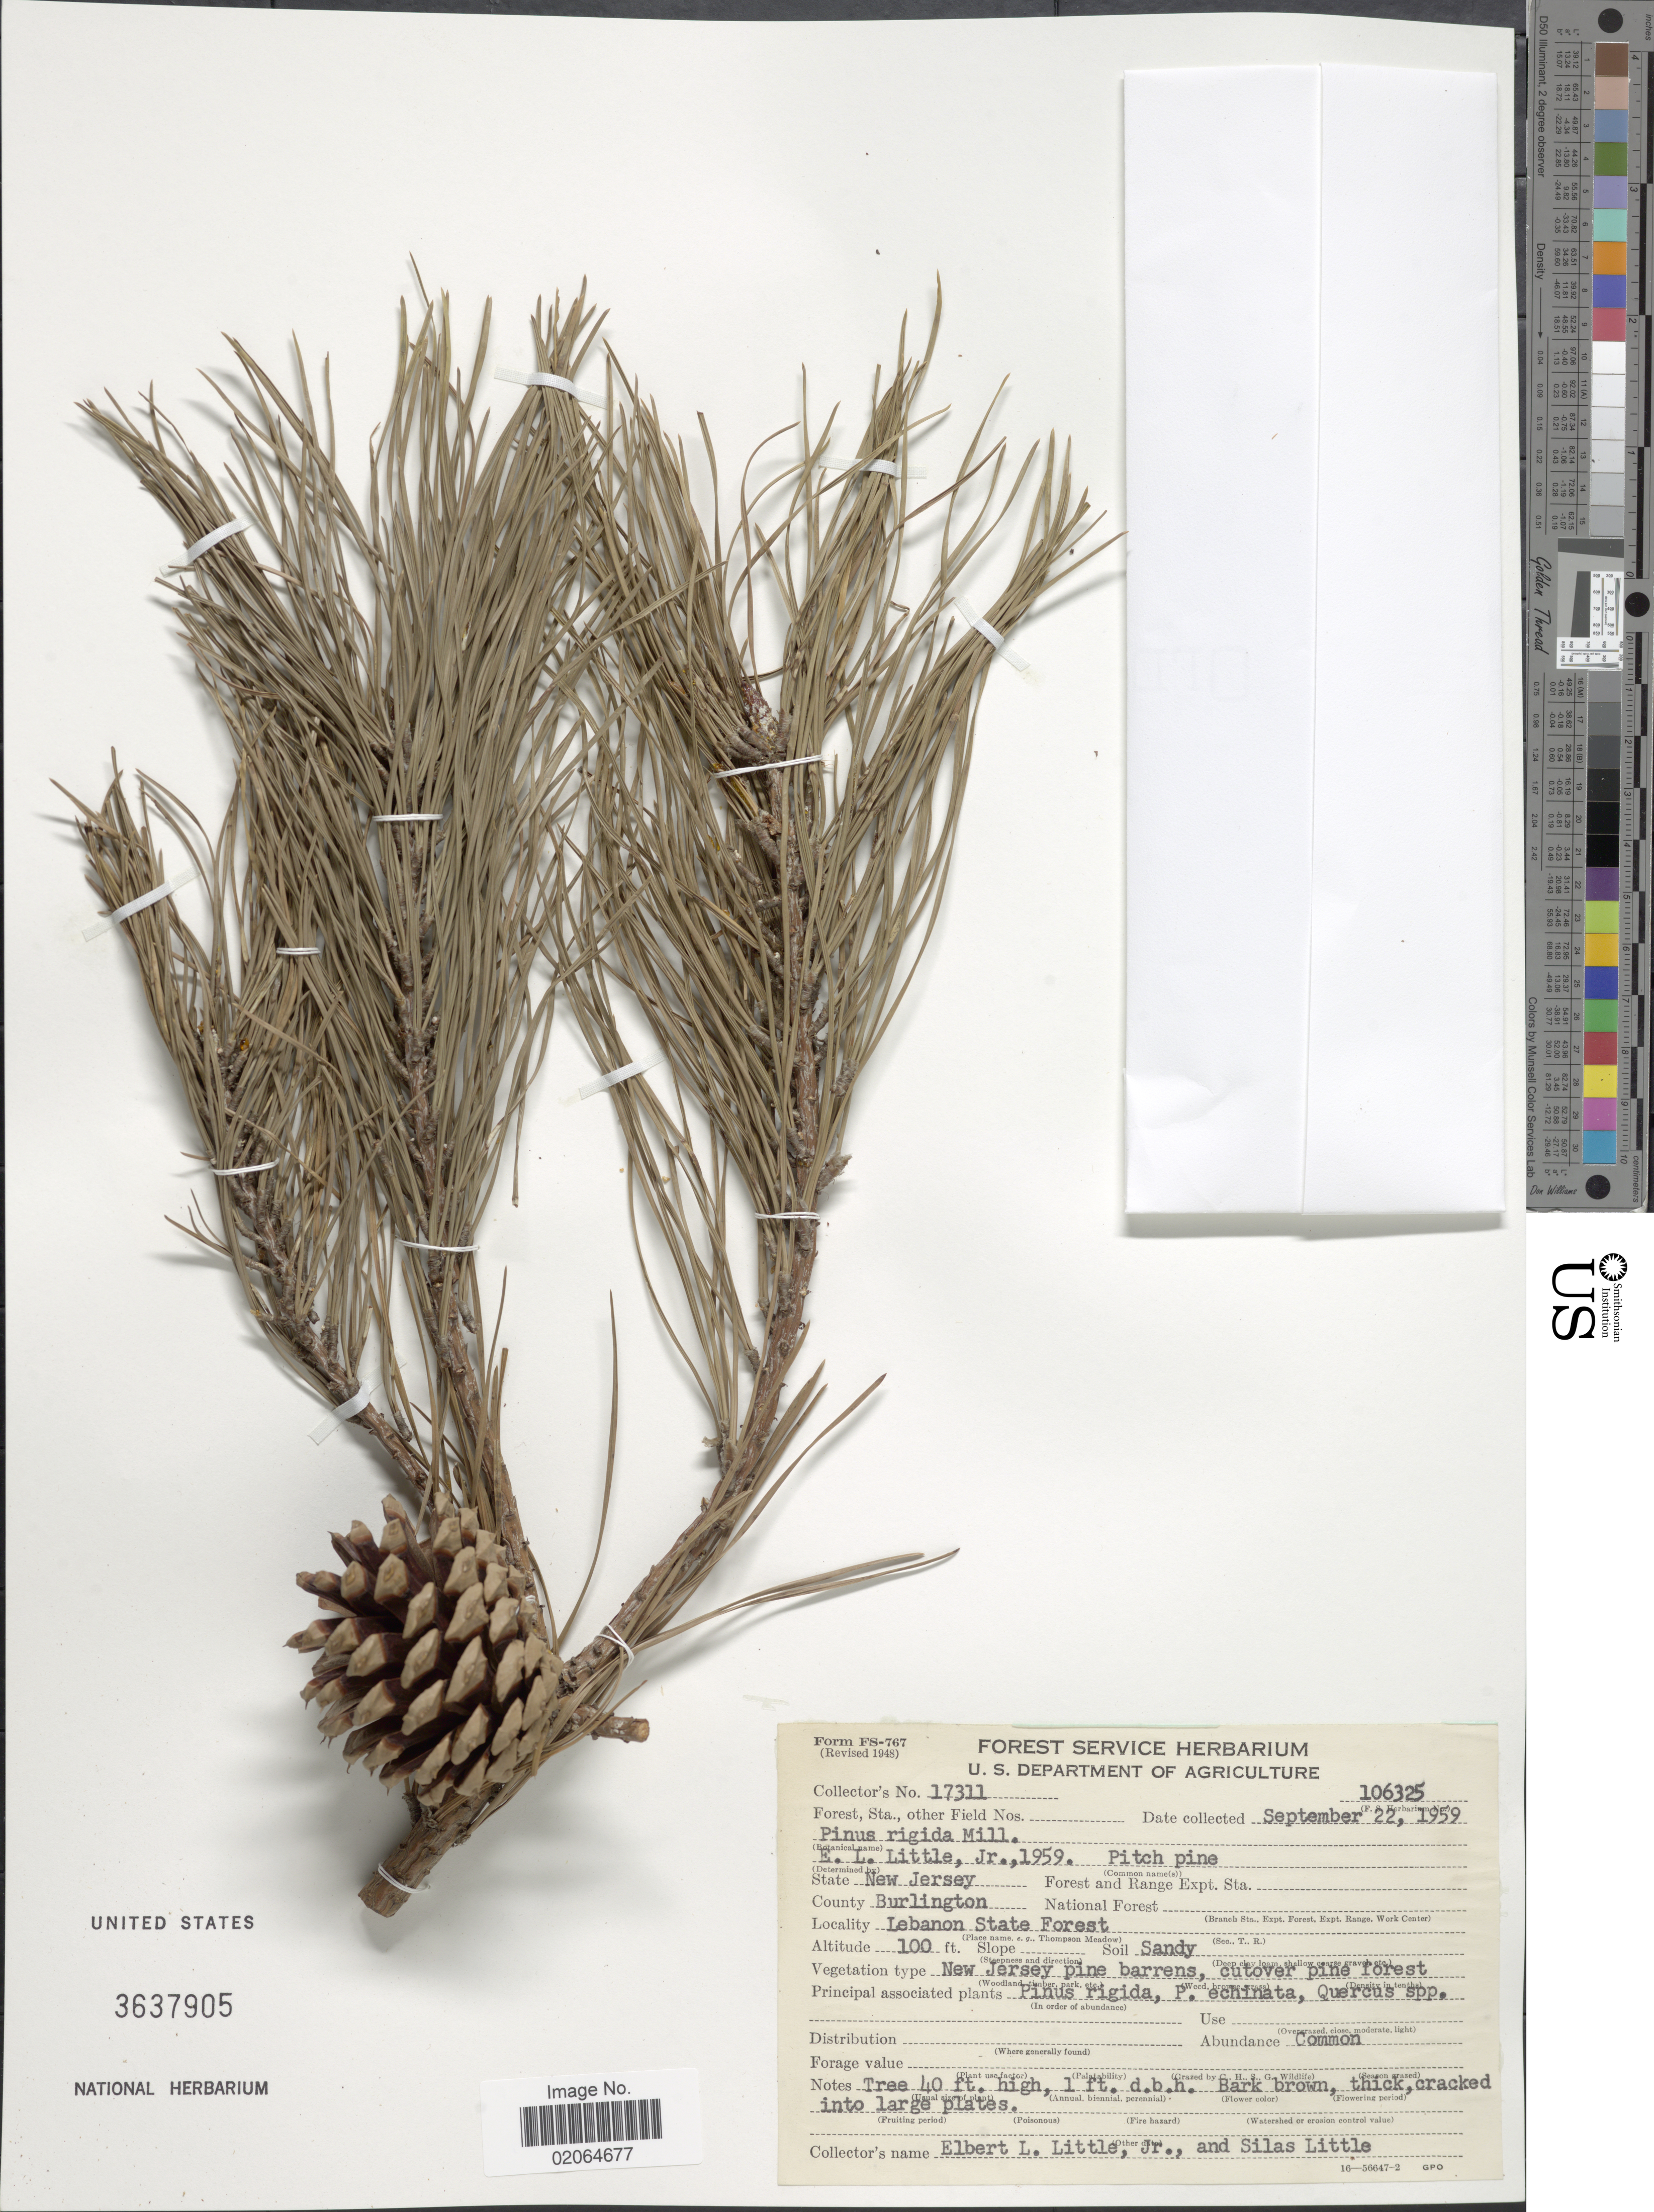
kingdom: Plantae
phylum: Tracheophyta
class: Pinopsida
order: Pinales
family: Pinaceae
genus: Pinus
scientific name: Pinus rigida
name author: Mill.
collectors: E. L. Little & S. Little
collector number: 17311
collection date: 1959-09-22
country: United States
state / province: New Jersey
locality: County Burlington, Lebanon State Forest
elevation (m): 30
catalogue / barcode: US 3637905